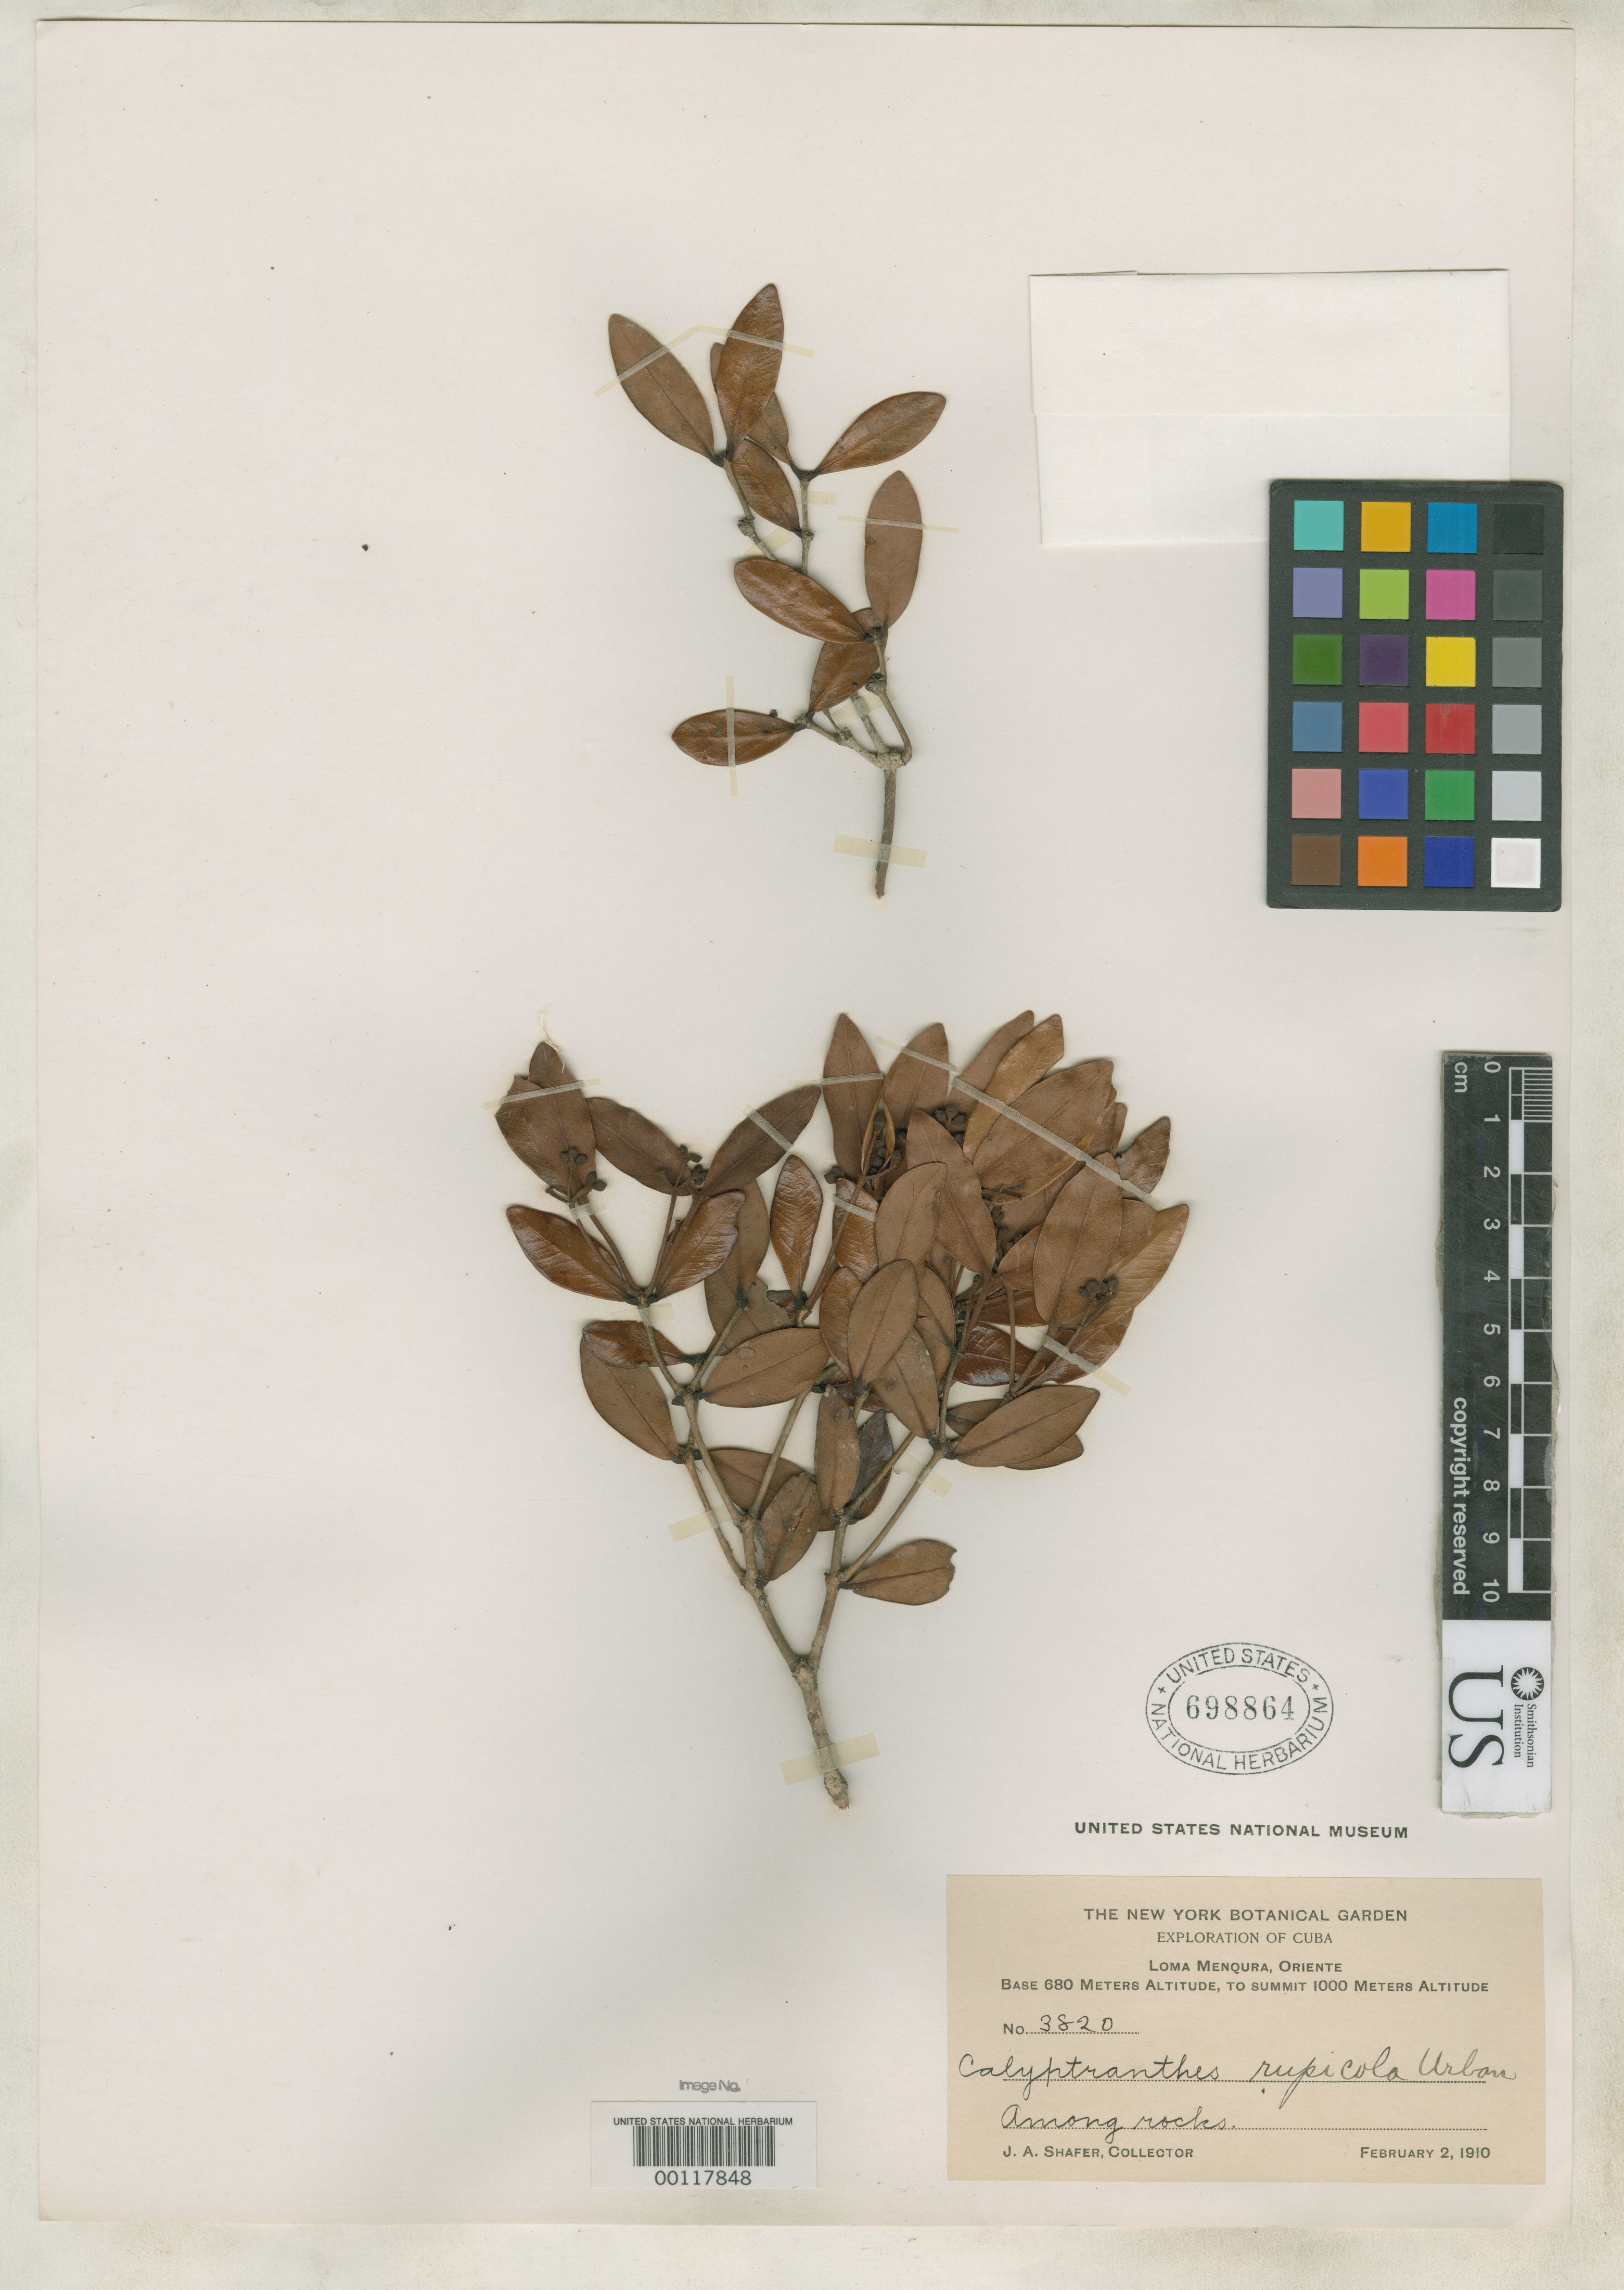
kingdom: Plantae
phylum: Tracheophyta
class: Magnoliopsida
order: Myrtales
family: Myrtaceae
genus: Calyptranthes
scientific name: Calyptranthes rupicola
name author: Urb.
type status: Isotype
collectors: J. A. Shafer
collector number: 3820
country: Cuba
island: Greater Antilles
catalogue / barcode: US 698864